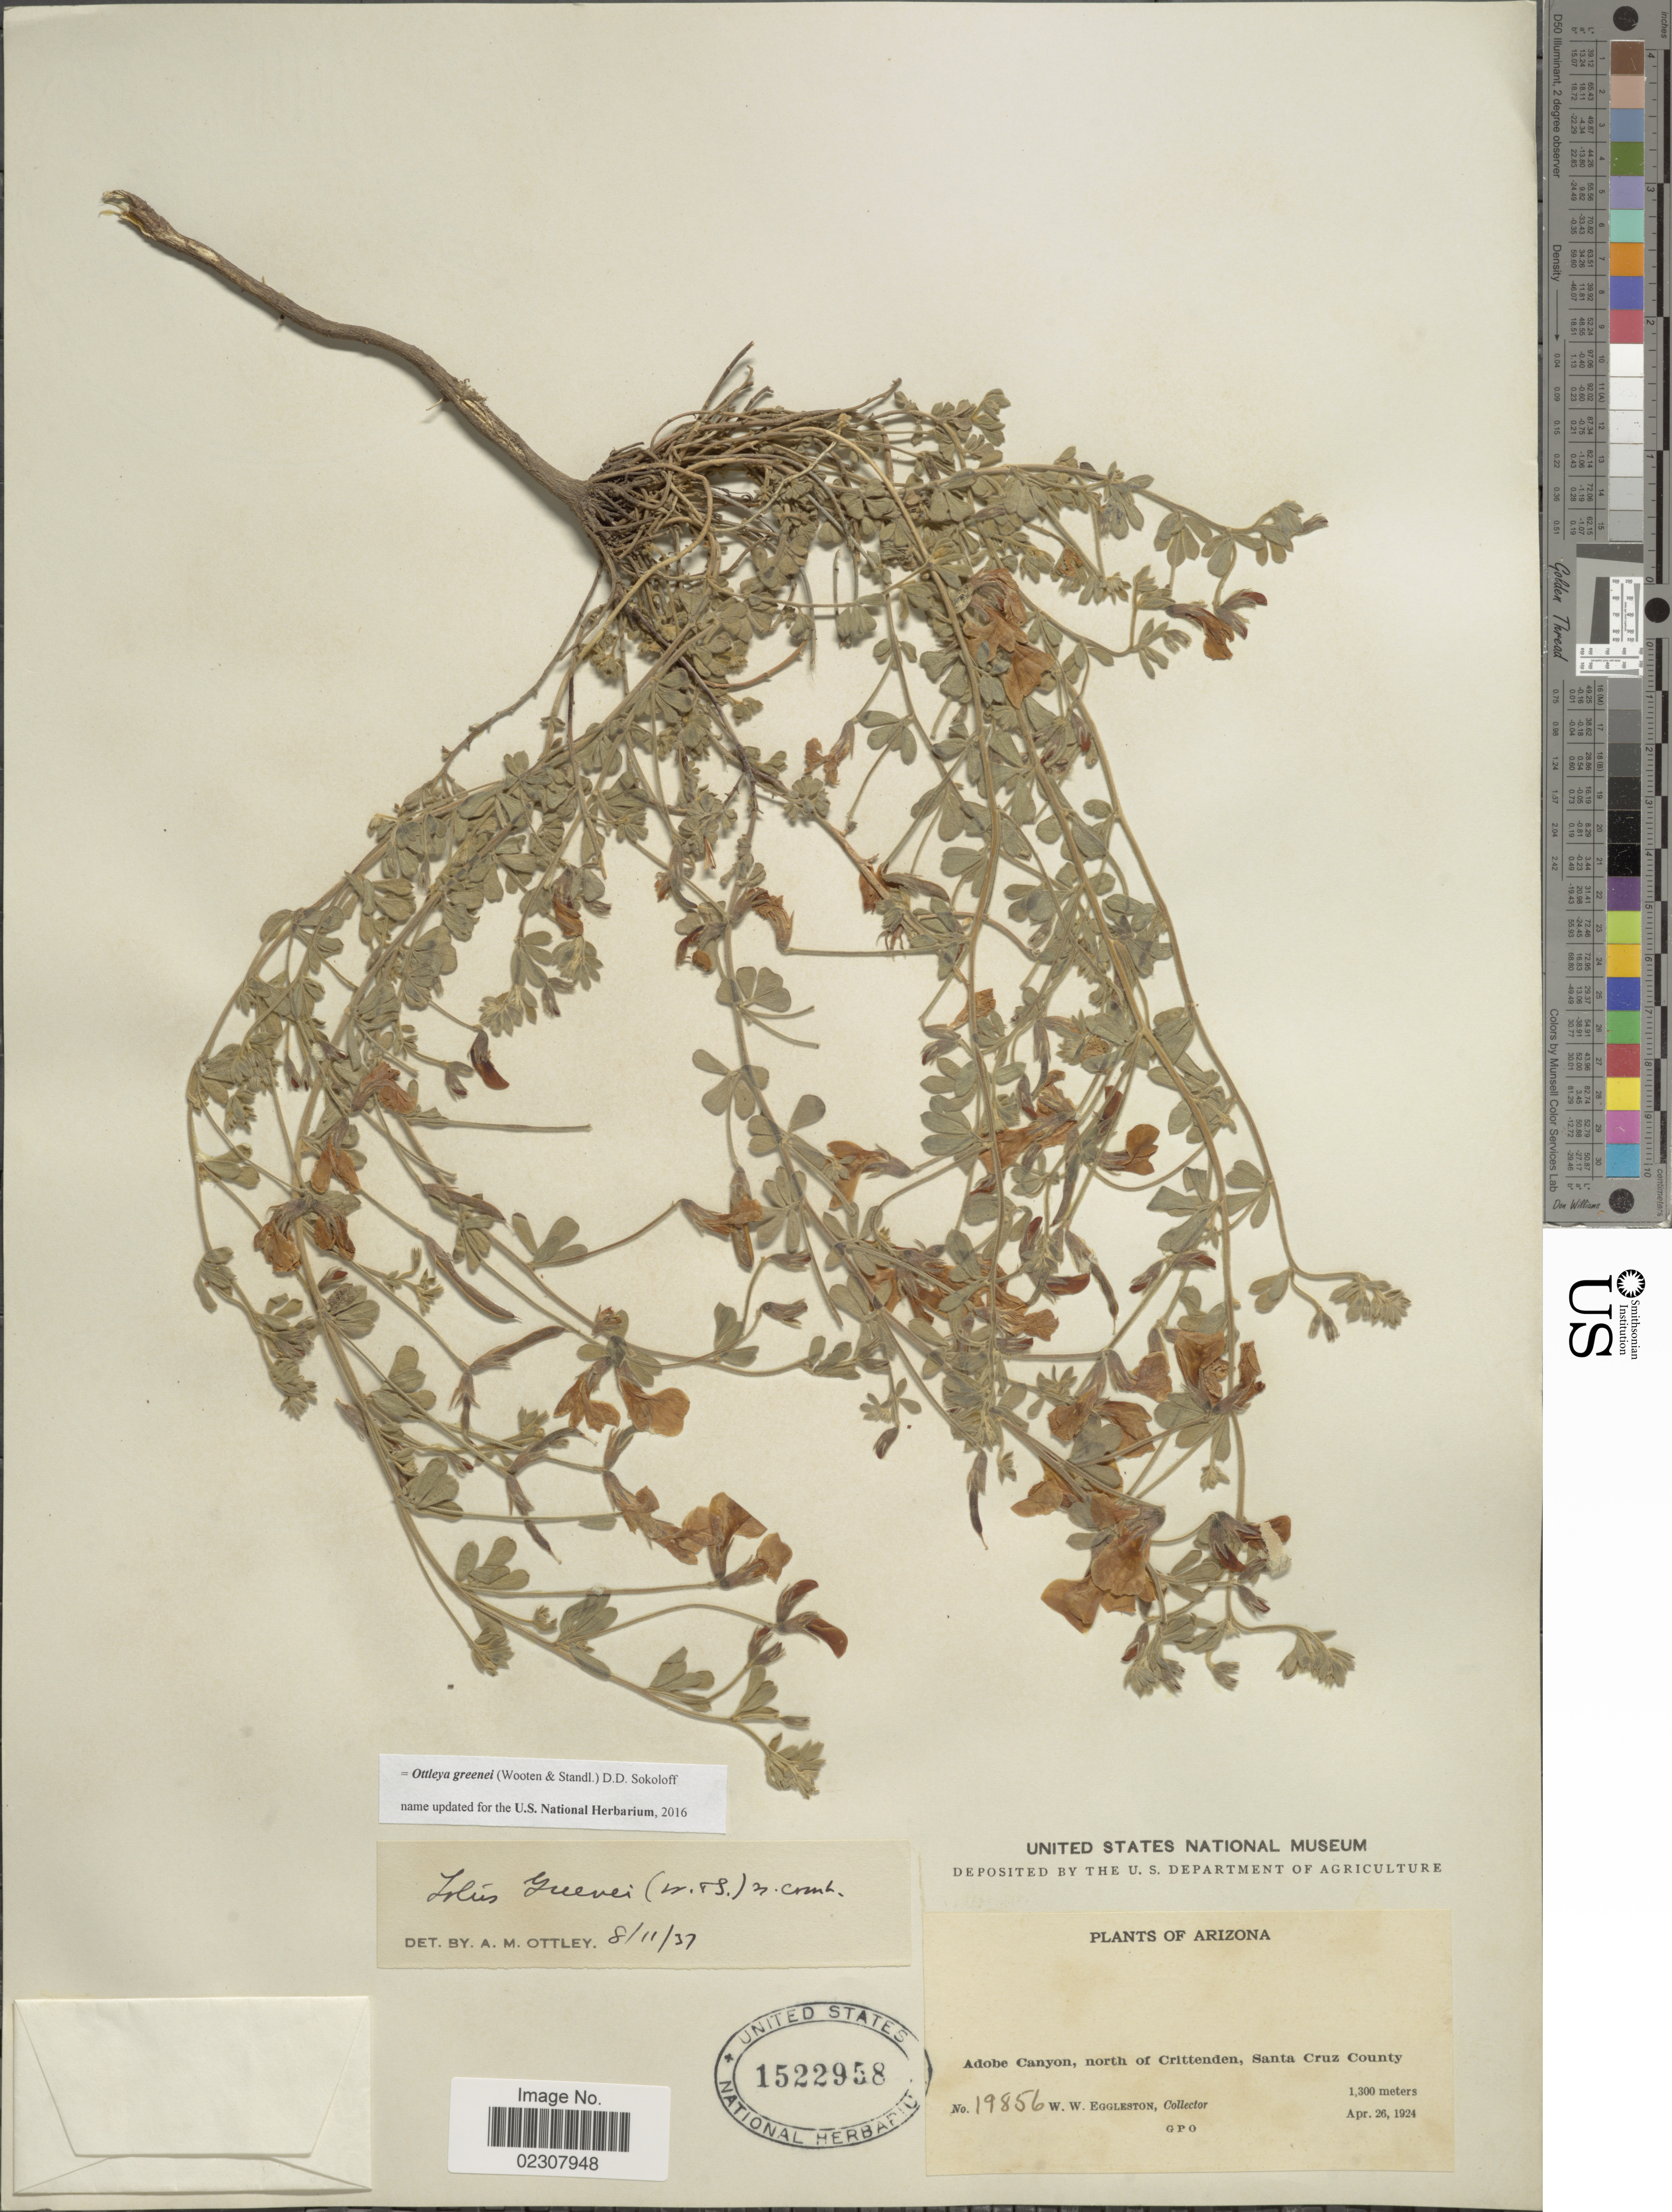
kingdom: Plantae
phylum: Tracheophyta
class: Magnoliopsida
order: Fabales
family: Fabaceae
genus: Ottleya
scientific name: Ottleya greenei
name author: (Wooten & Standl.) D.D. Sokoloff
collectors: W. W. Eggleston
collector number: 19856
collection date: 1924-04-26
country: United States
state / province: Arizona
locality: Adobe Canyon, north of Crittenden, Santa Cruz County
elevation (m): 1300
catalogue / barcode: US 1522958